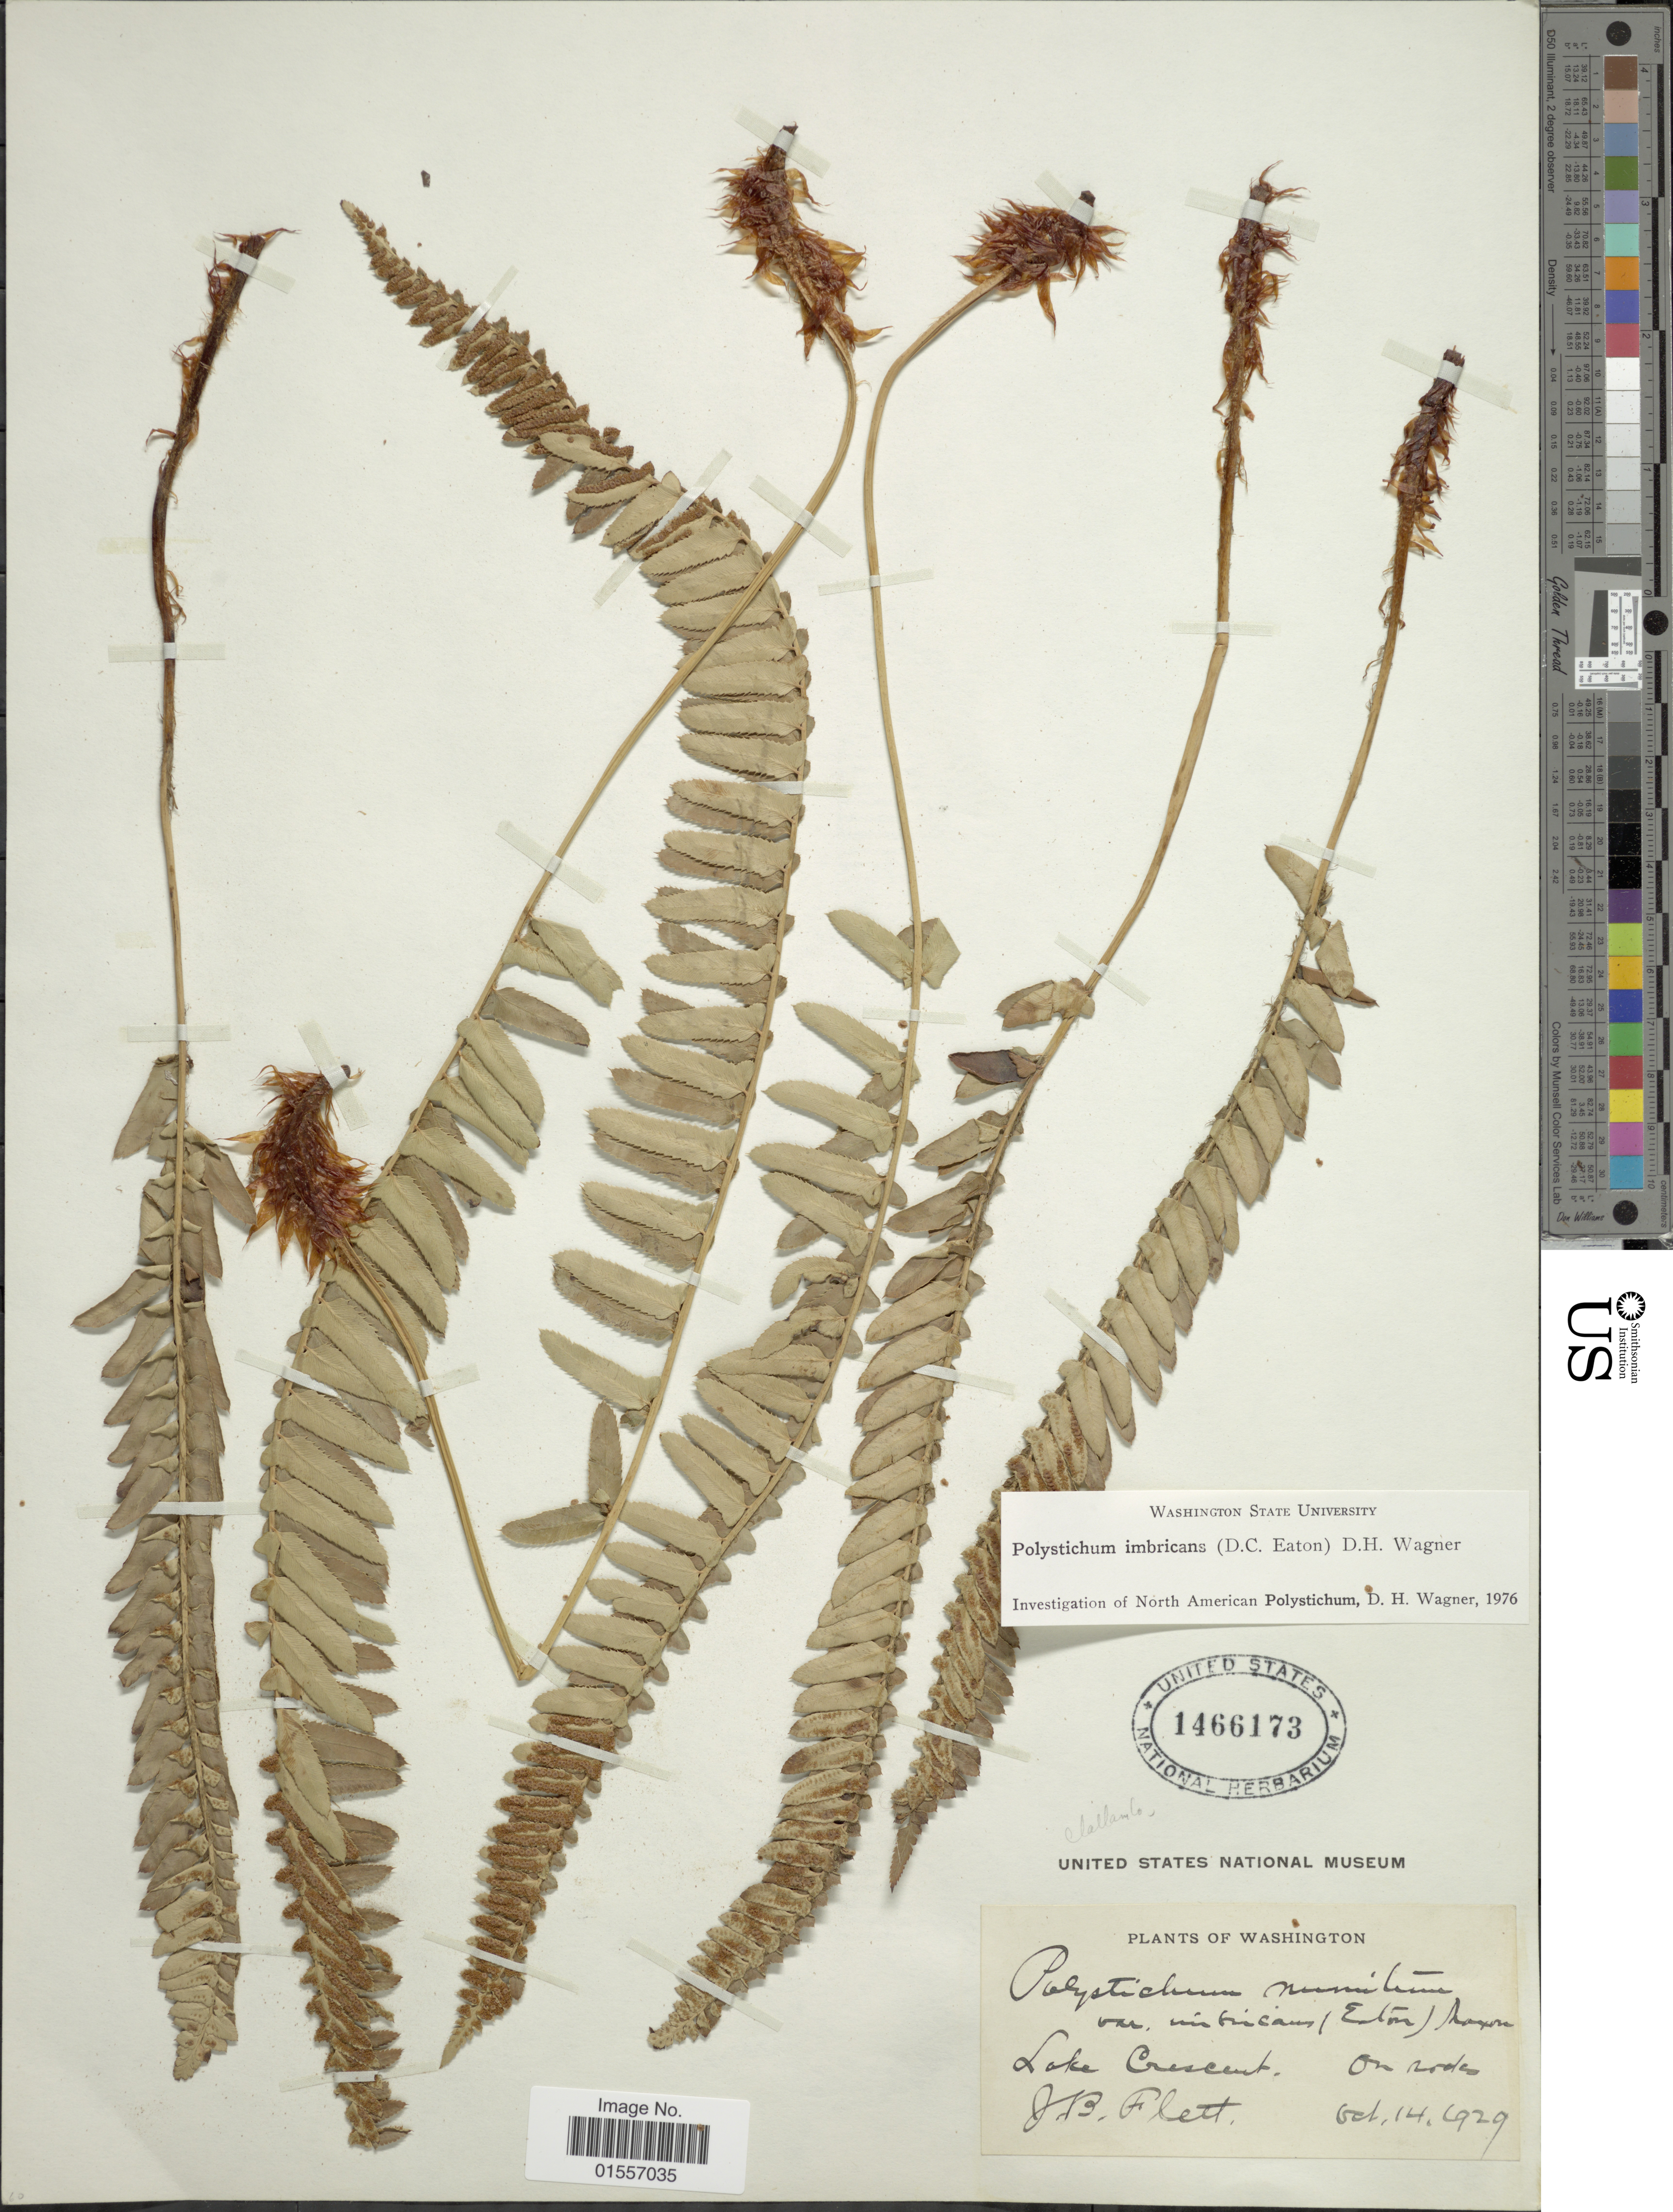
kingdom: Plantae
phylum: Tracheophyta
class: Polypodiopsida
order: Polypodiales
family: Dryopteridaceae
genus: Polystichum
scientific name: Polystichum imbricans subsp. imbricans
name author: (D.C. Eaton) D.H. Wagner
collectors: J. Flett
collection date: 1929-10-14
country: United States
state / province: Washington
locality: Lake Crescent, On roads.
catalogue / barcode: US 1466173